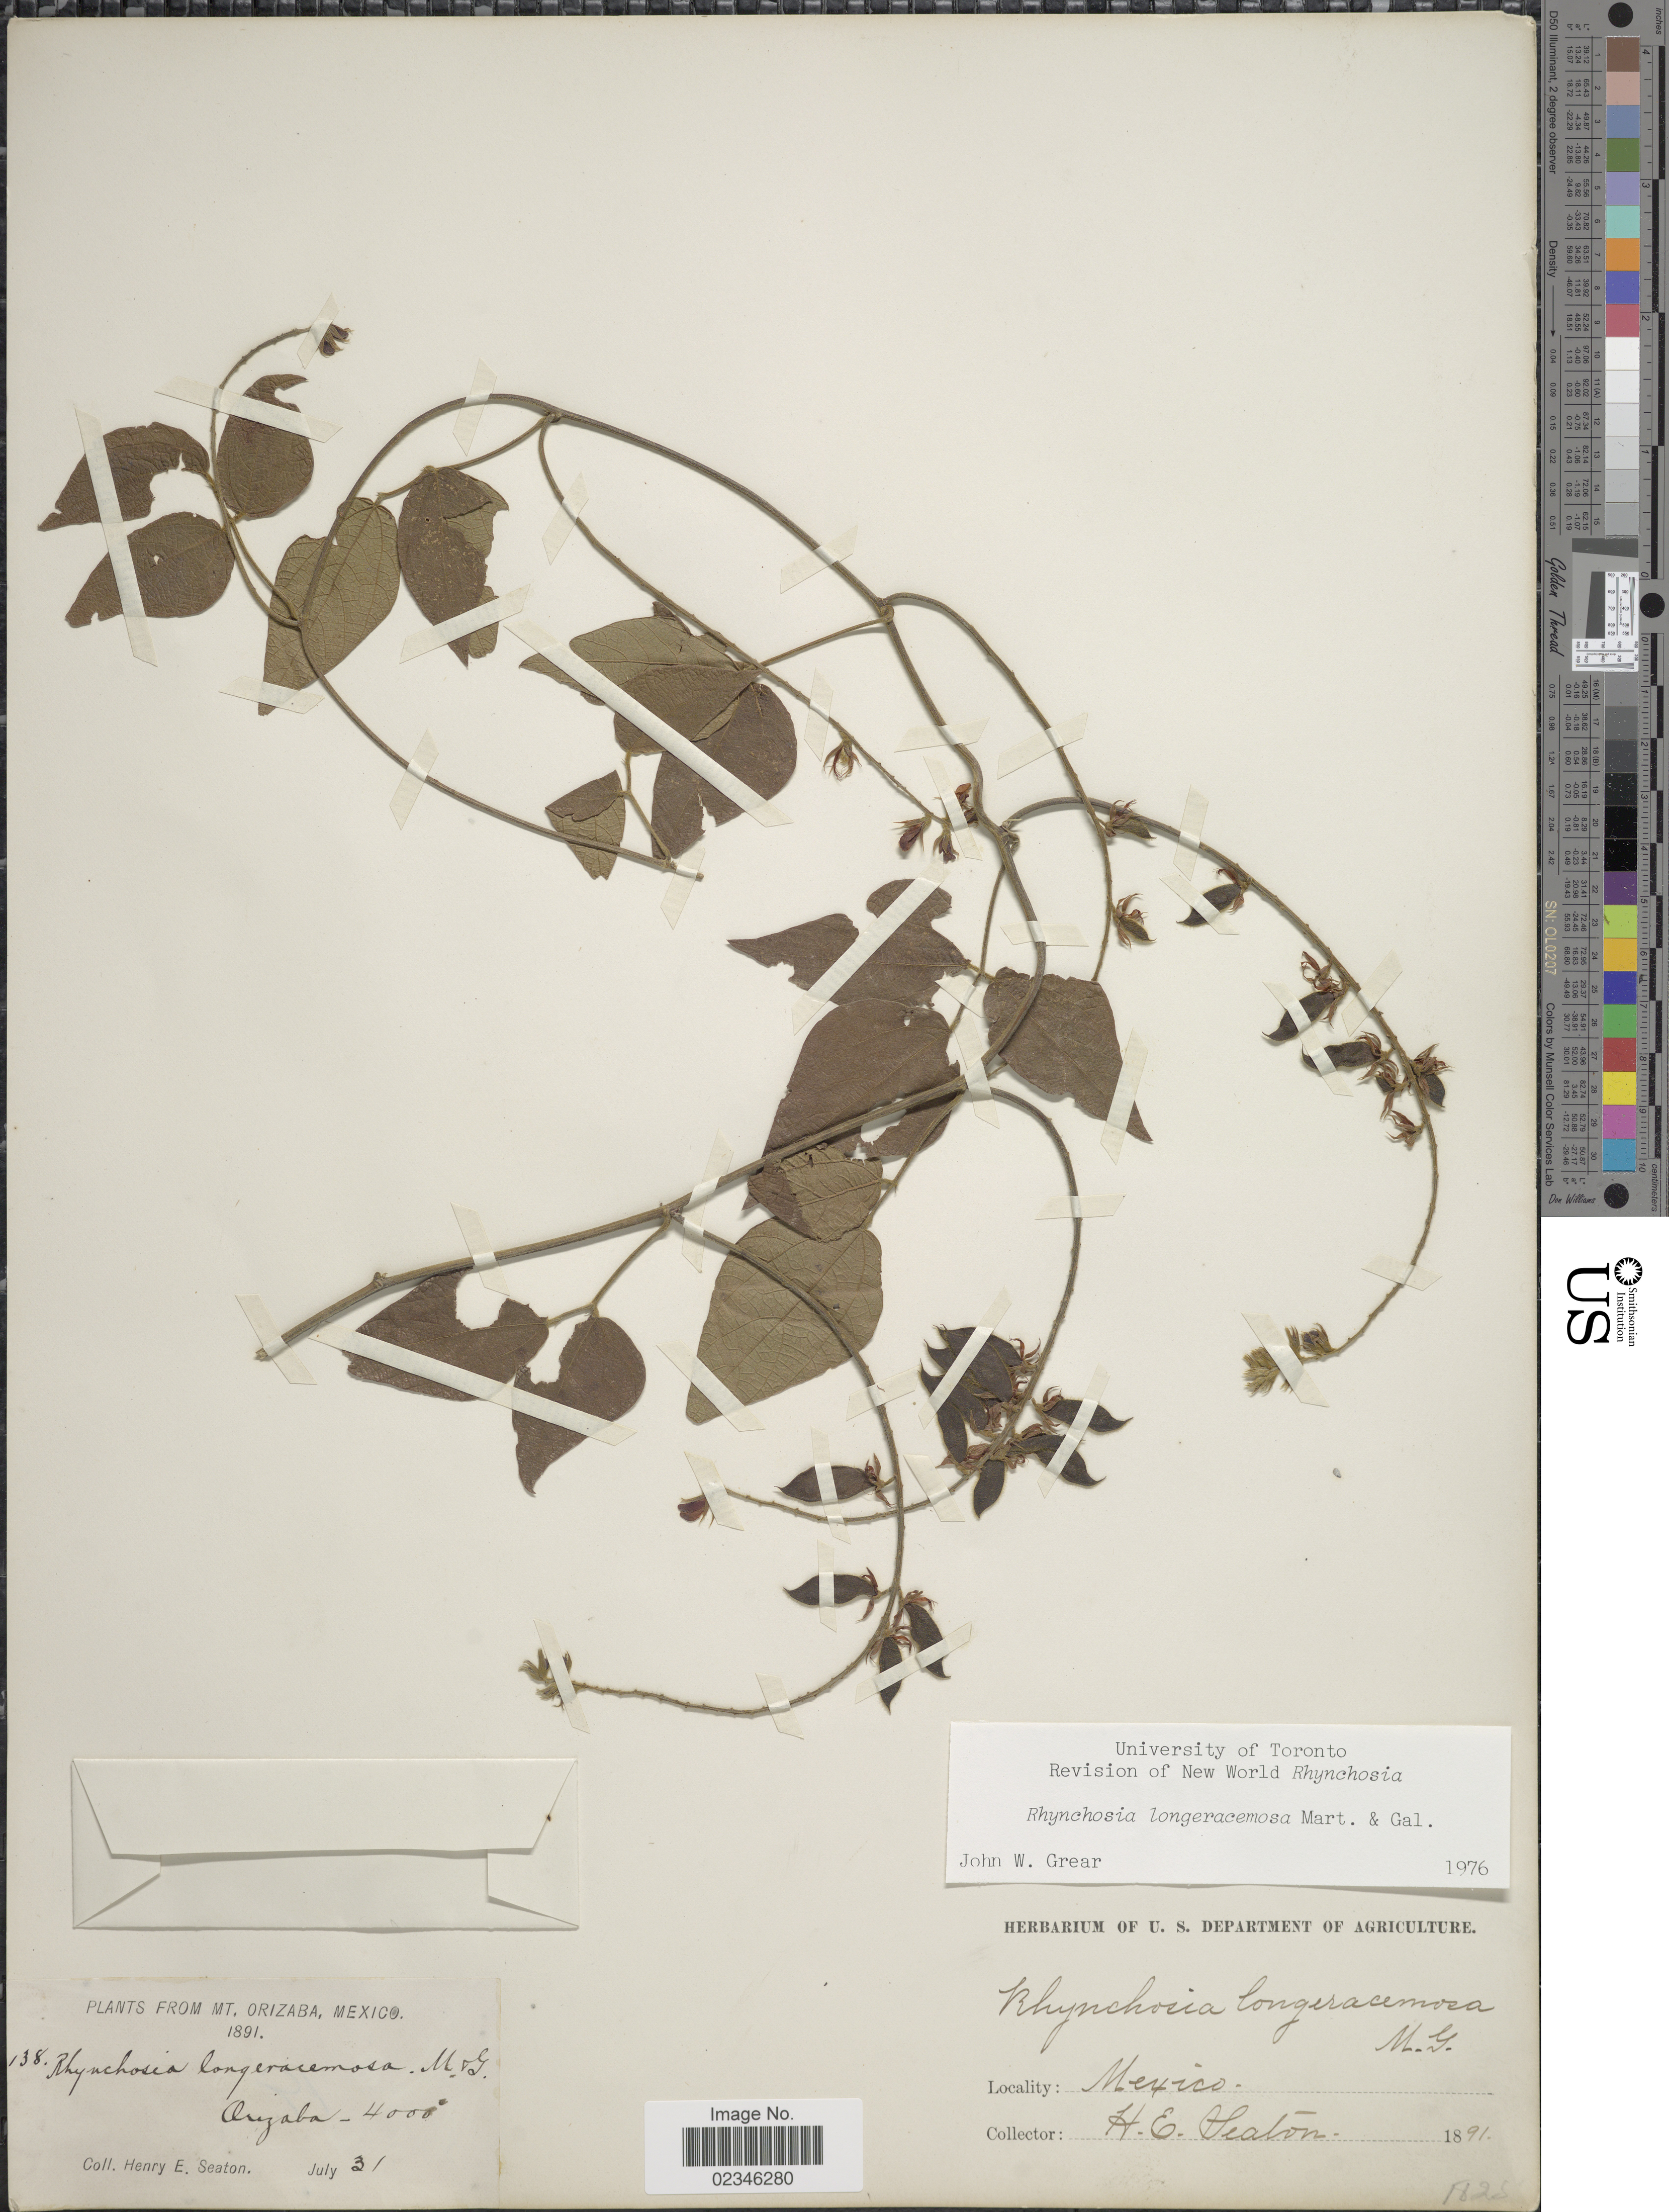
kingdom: Plantae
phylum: Tracheophyta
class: Magnoliopsida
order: Fabales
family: Fabaceae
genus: Rhynchosia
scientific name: Rhynchosia longeracemosa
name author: M. Martens & Galeotti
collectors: H. E. Seaton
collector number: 138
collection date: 1891-07-31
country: Mexico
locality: Mt. Orizaba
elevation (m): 1219